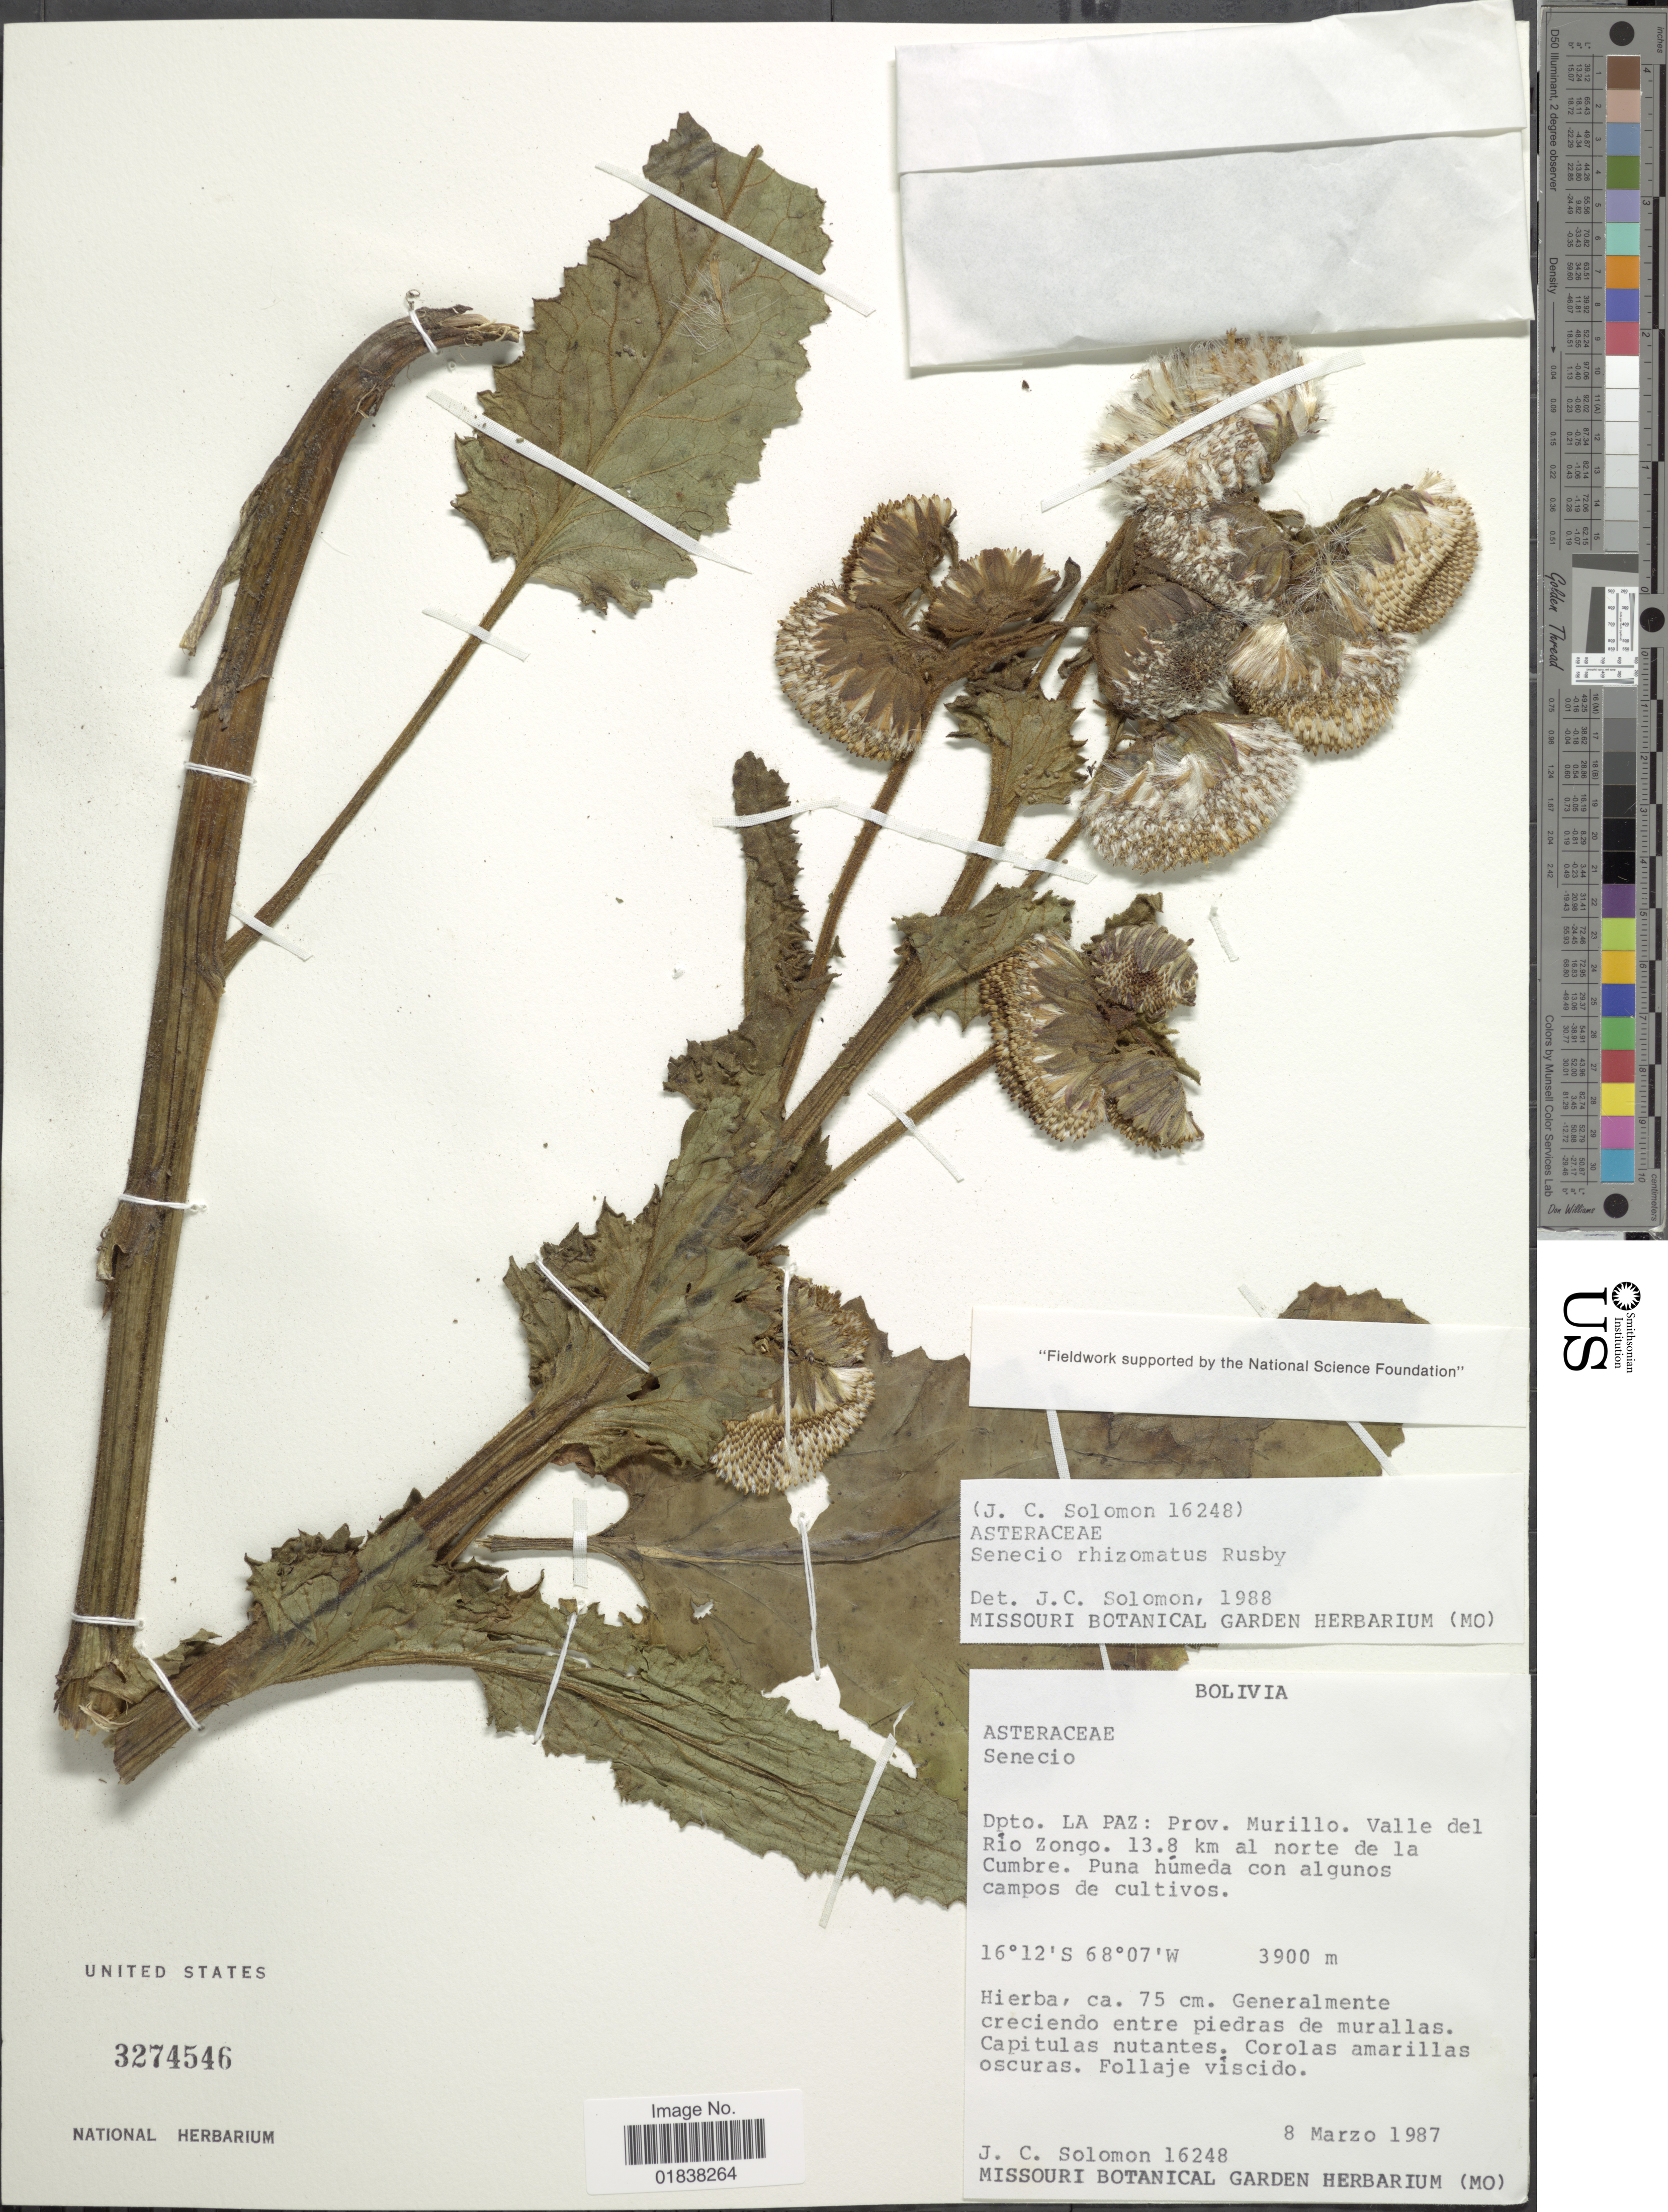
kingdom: Plantae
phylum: Tracheophyta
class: Magnoliopsida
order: Asterales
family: Asteraceae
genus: Senecio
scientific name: Senecio rhizomatus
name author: Rusby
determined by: Salomon, Luciana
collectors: J. C. Solomon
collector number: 16248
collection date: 1987-03-08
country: Bolivia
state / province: La Paz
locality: Prov. Murillo, Valle de Rio Zongo, 13.8 km al norte de la Cumbre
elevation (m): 3900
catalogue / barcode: US 3274546